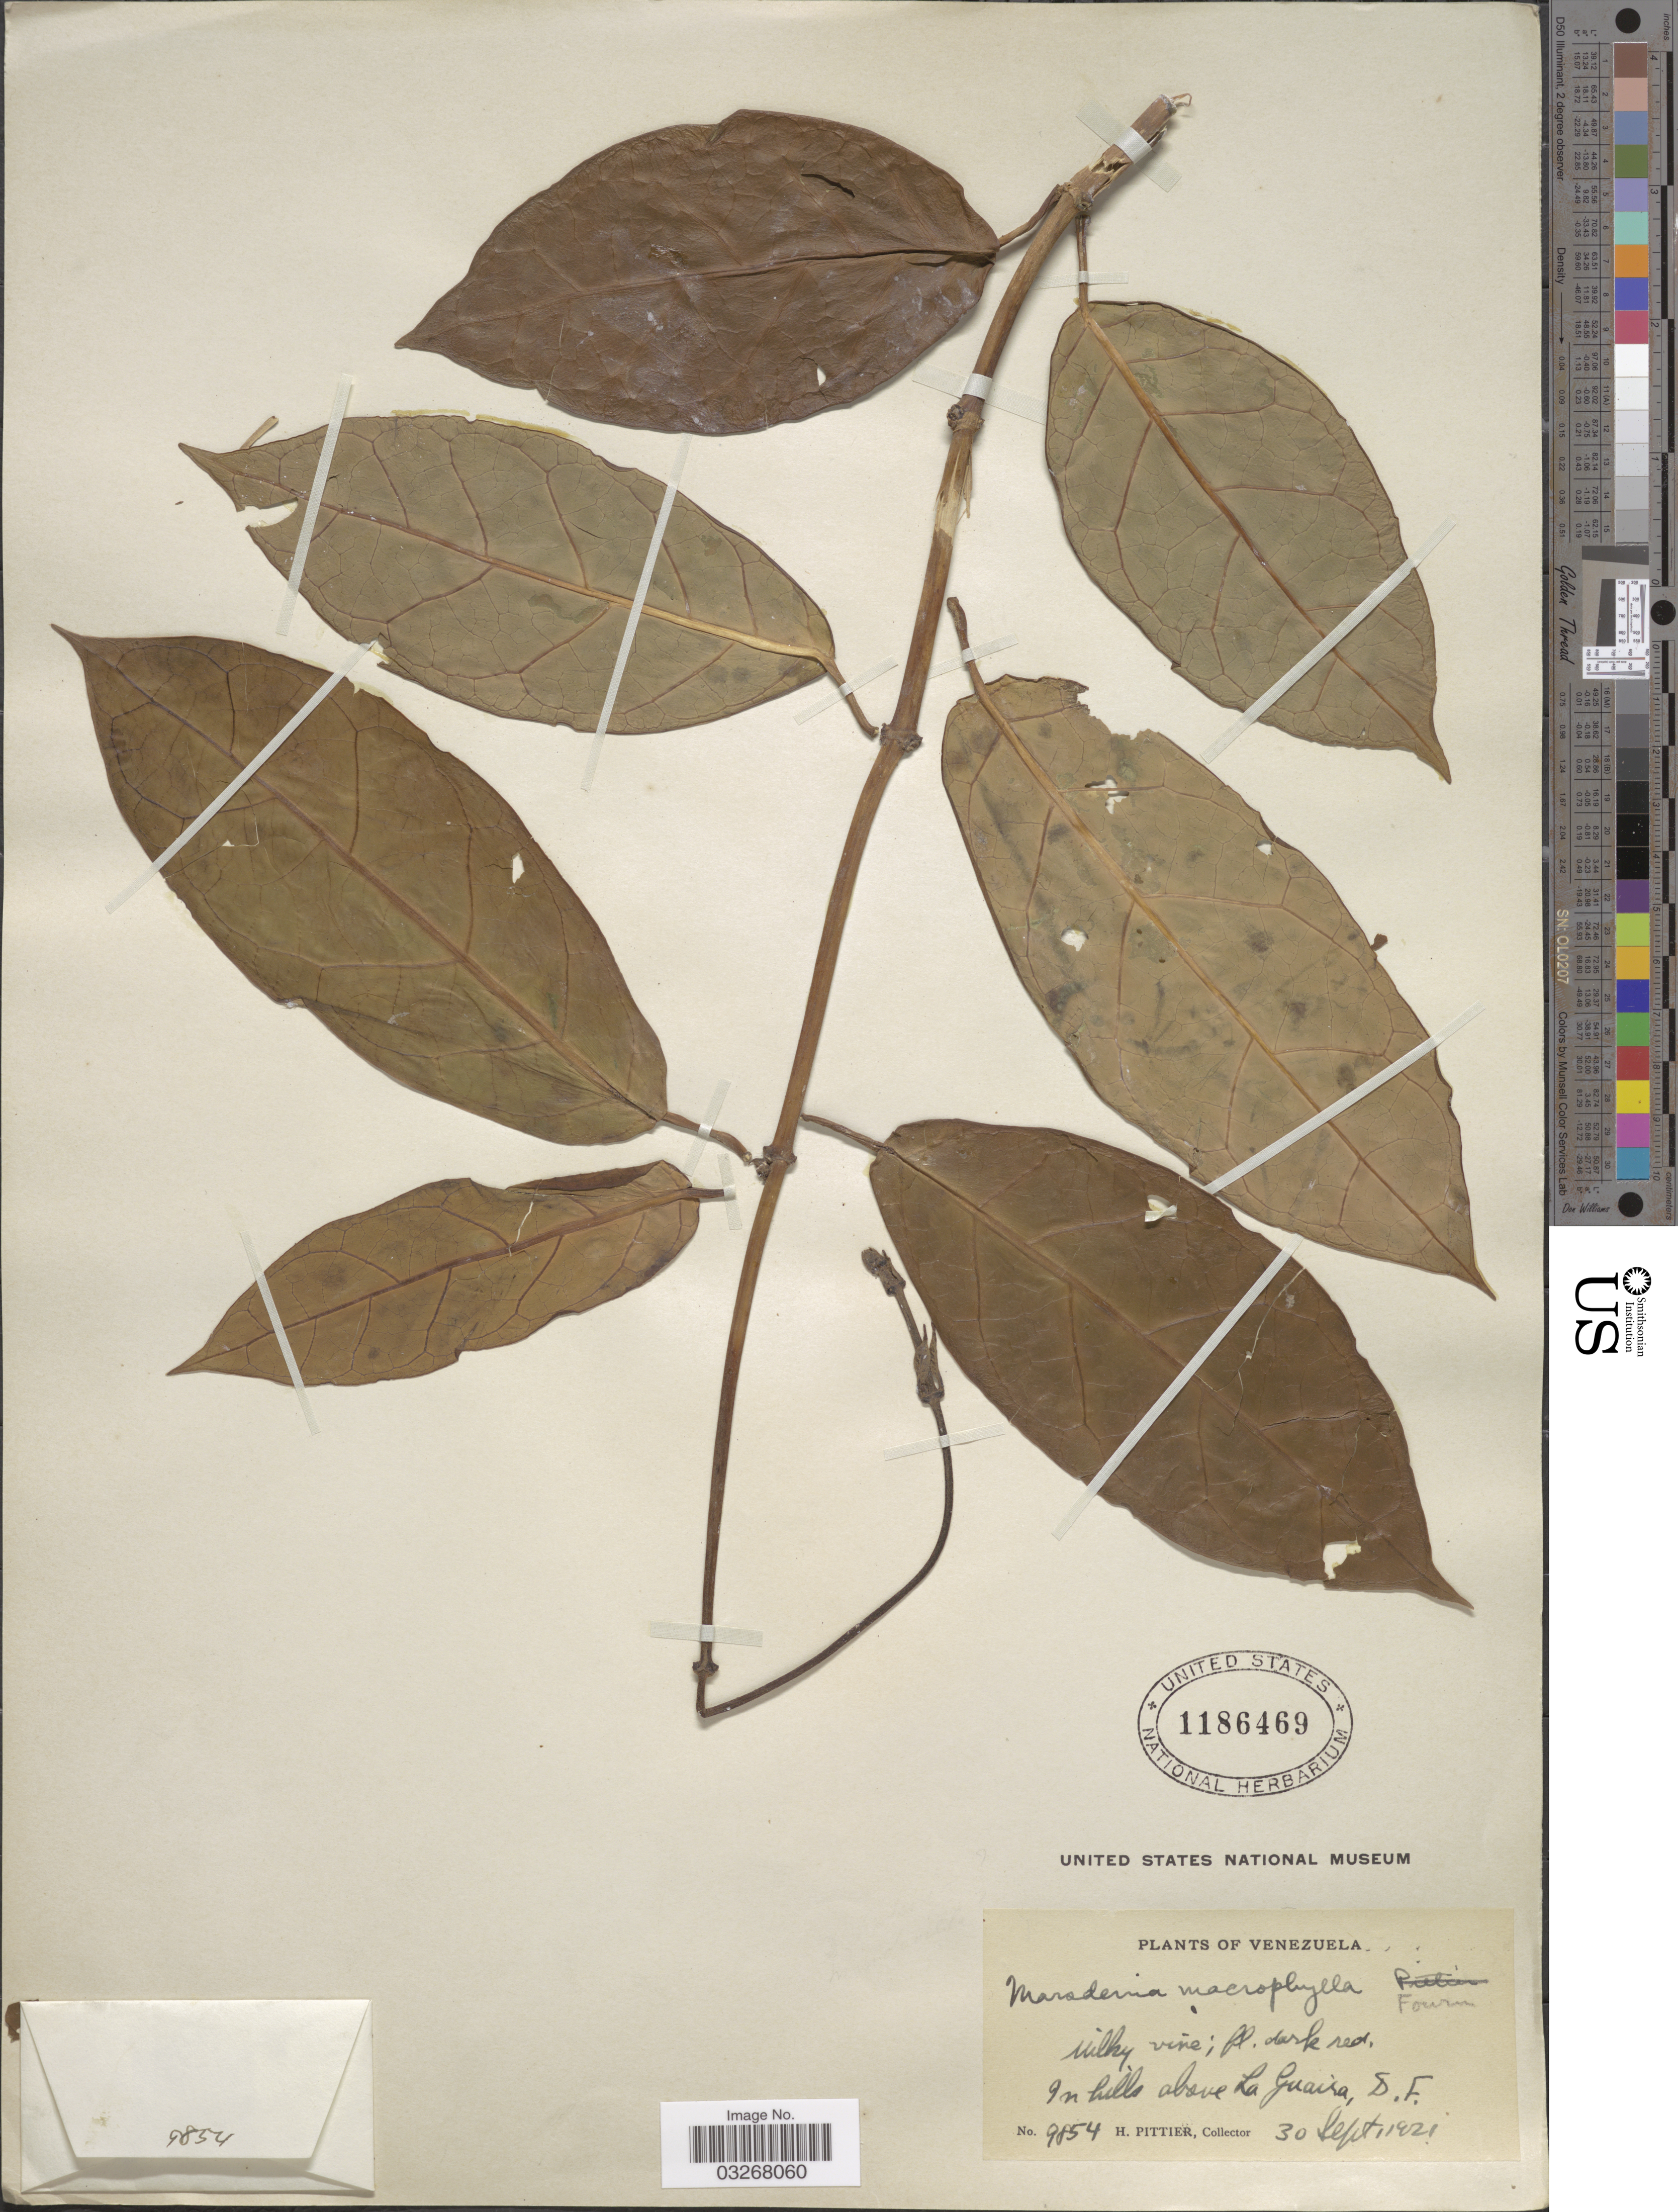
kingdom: Plantae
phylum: Tracheophyta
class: Magnoliopsida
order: Gentianales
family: Apocynaceae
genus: Marsdenia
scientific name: Marsdenia macrophylla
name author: (Humb. & Bonpl. ex Schult.) E. Fourn.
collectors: H. F. Pittier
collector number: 9854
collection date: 1921-09-30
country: Venezuela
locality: In hills above La Guaira, D.F.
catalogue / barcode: US 1186469